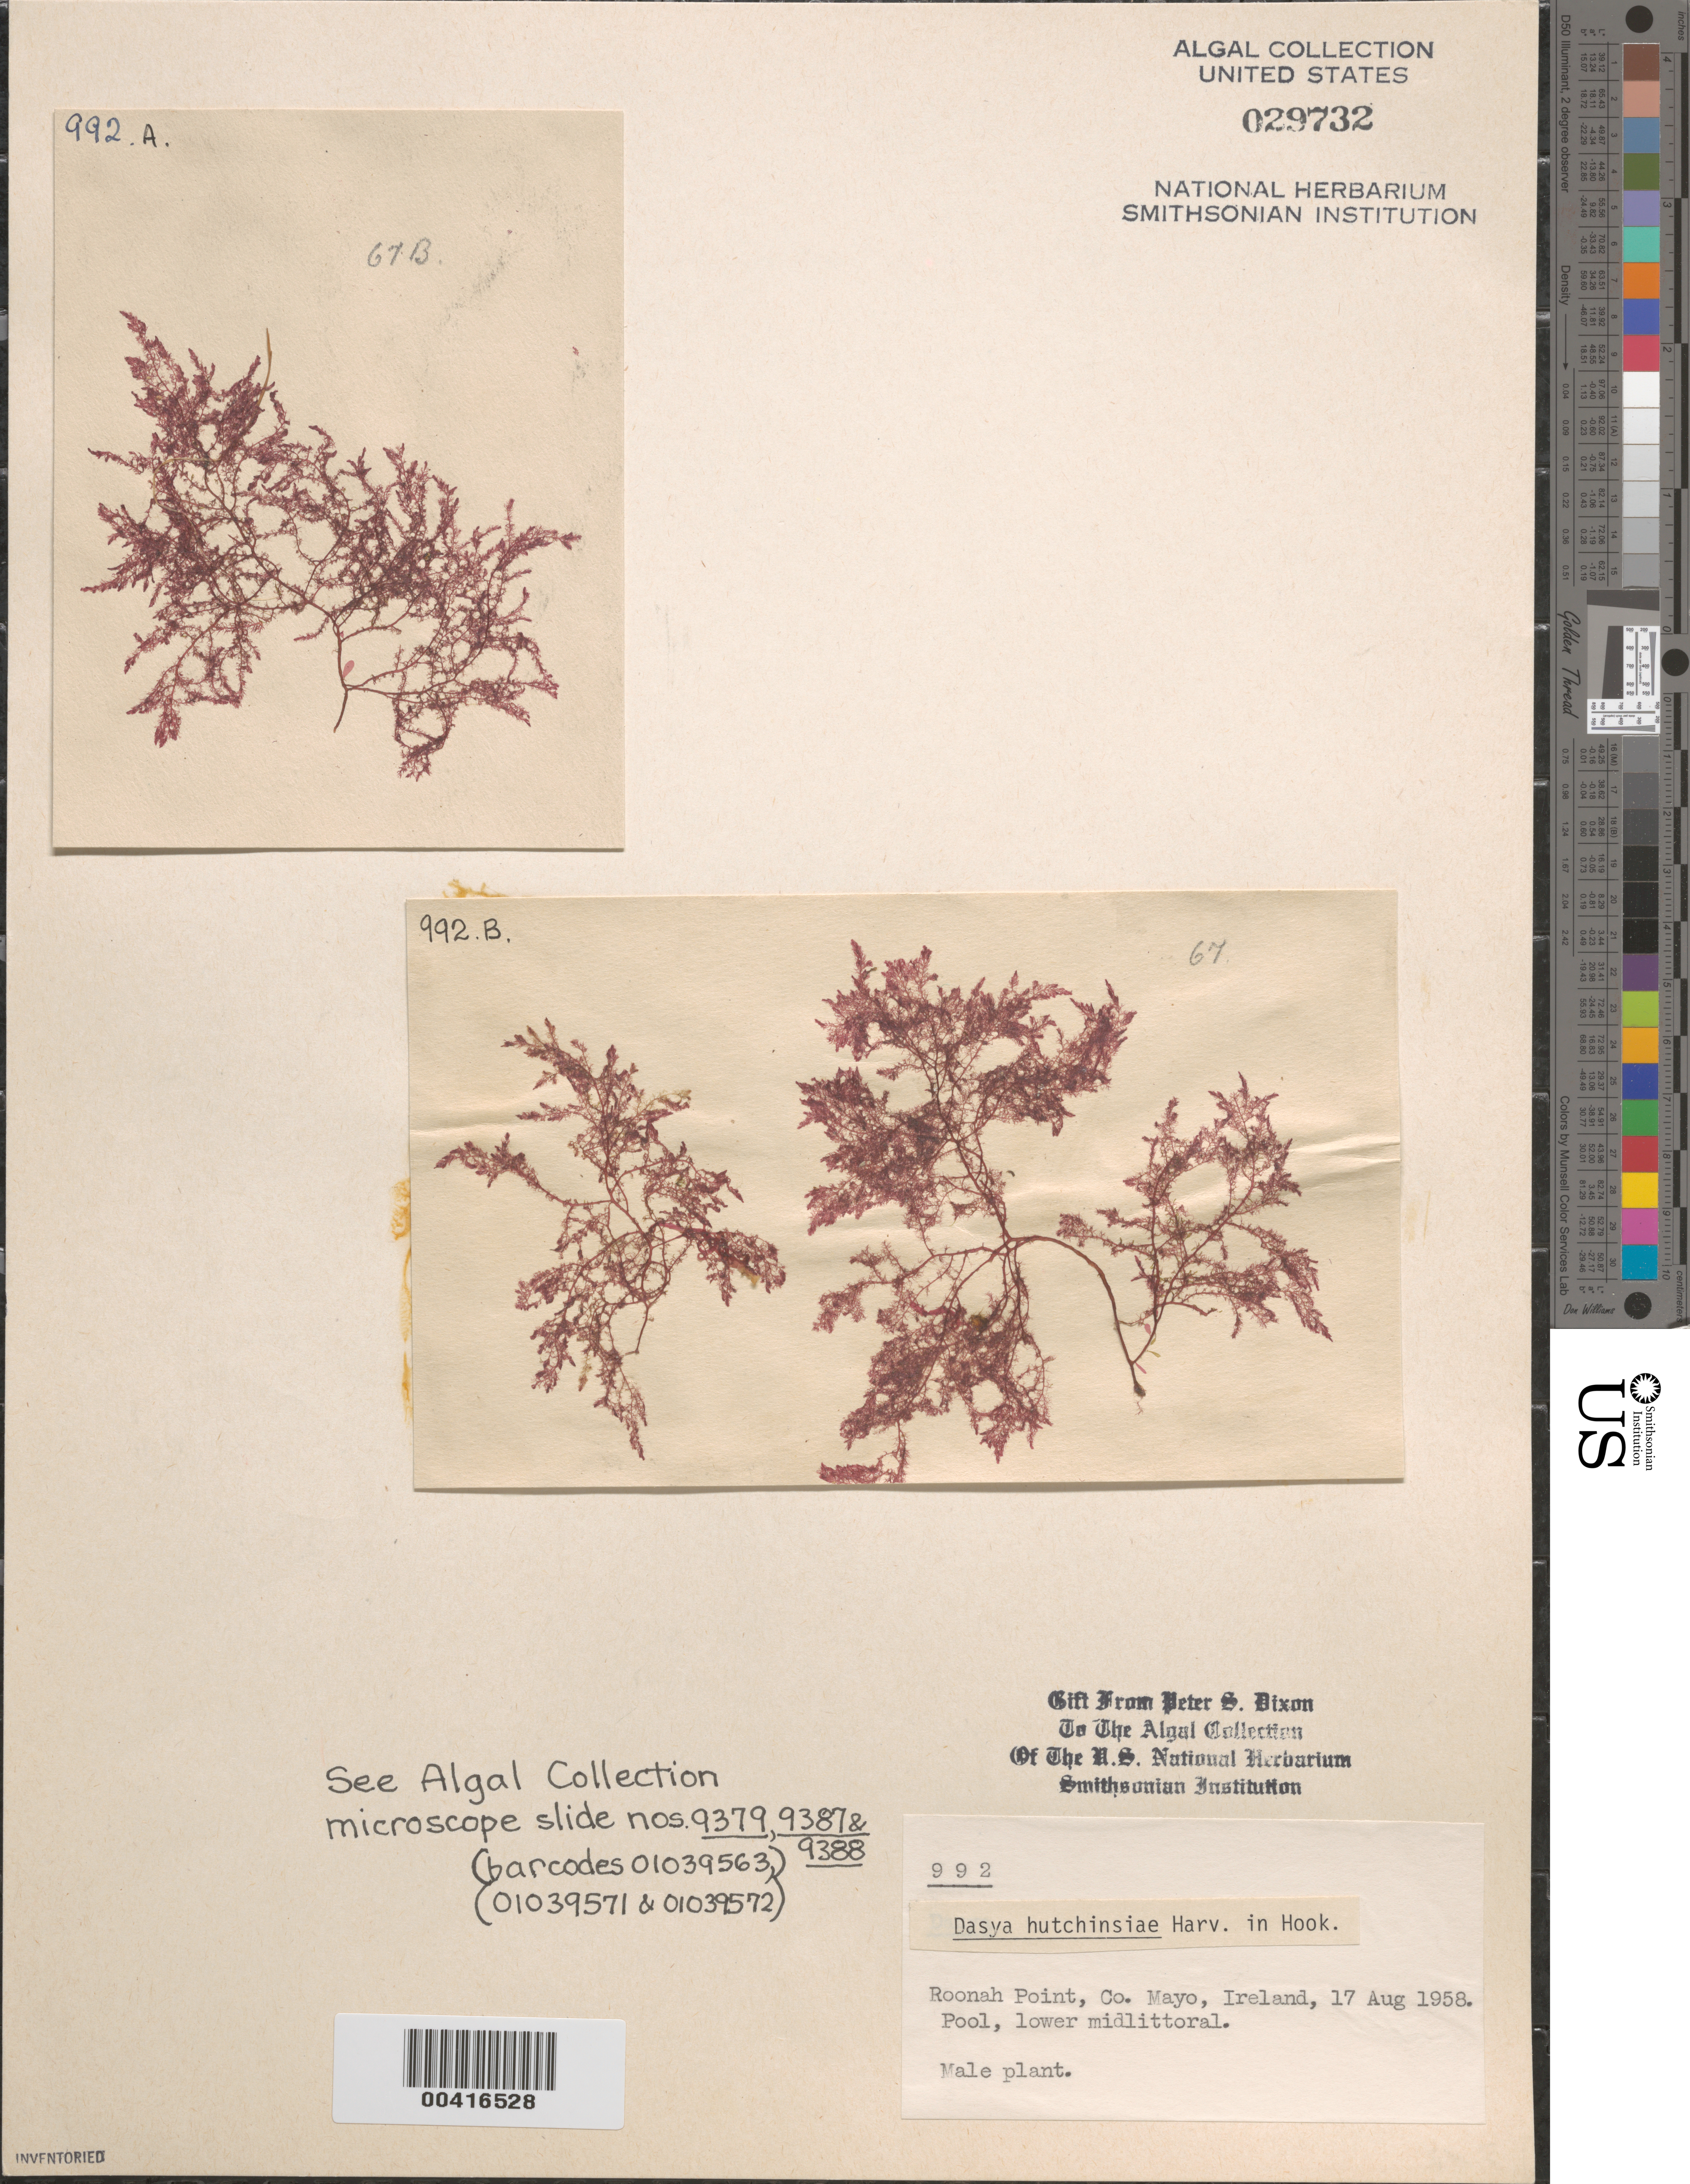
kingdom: Plantae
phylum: Rhodophyta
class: Florideophyceae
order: Ceramiales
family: Dasyaceae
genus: Dasya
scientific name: Dasya hutchinsiae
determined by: Dixon, P. S.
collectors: P. S. Dixon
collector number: PSD 992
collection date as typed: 17 Aug 1958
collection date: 1958-08-17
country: Ireland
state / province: Connaught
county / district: Mayo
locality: Roonah Point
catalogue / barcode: US 29732